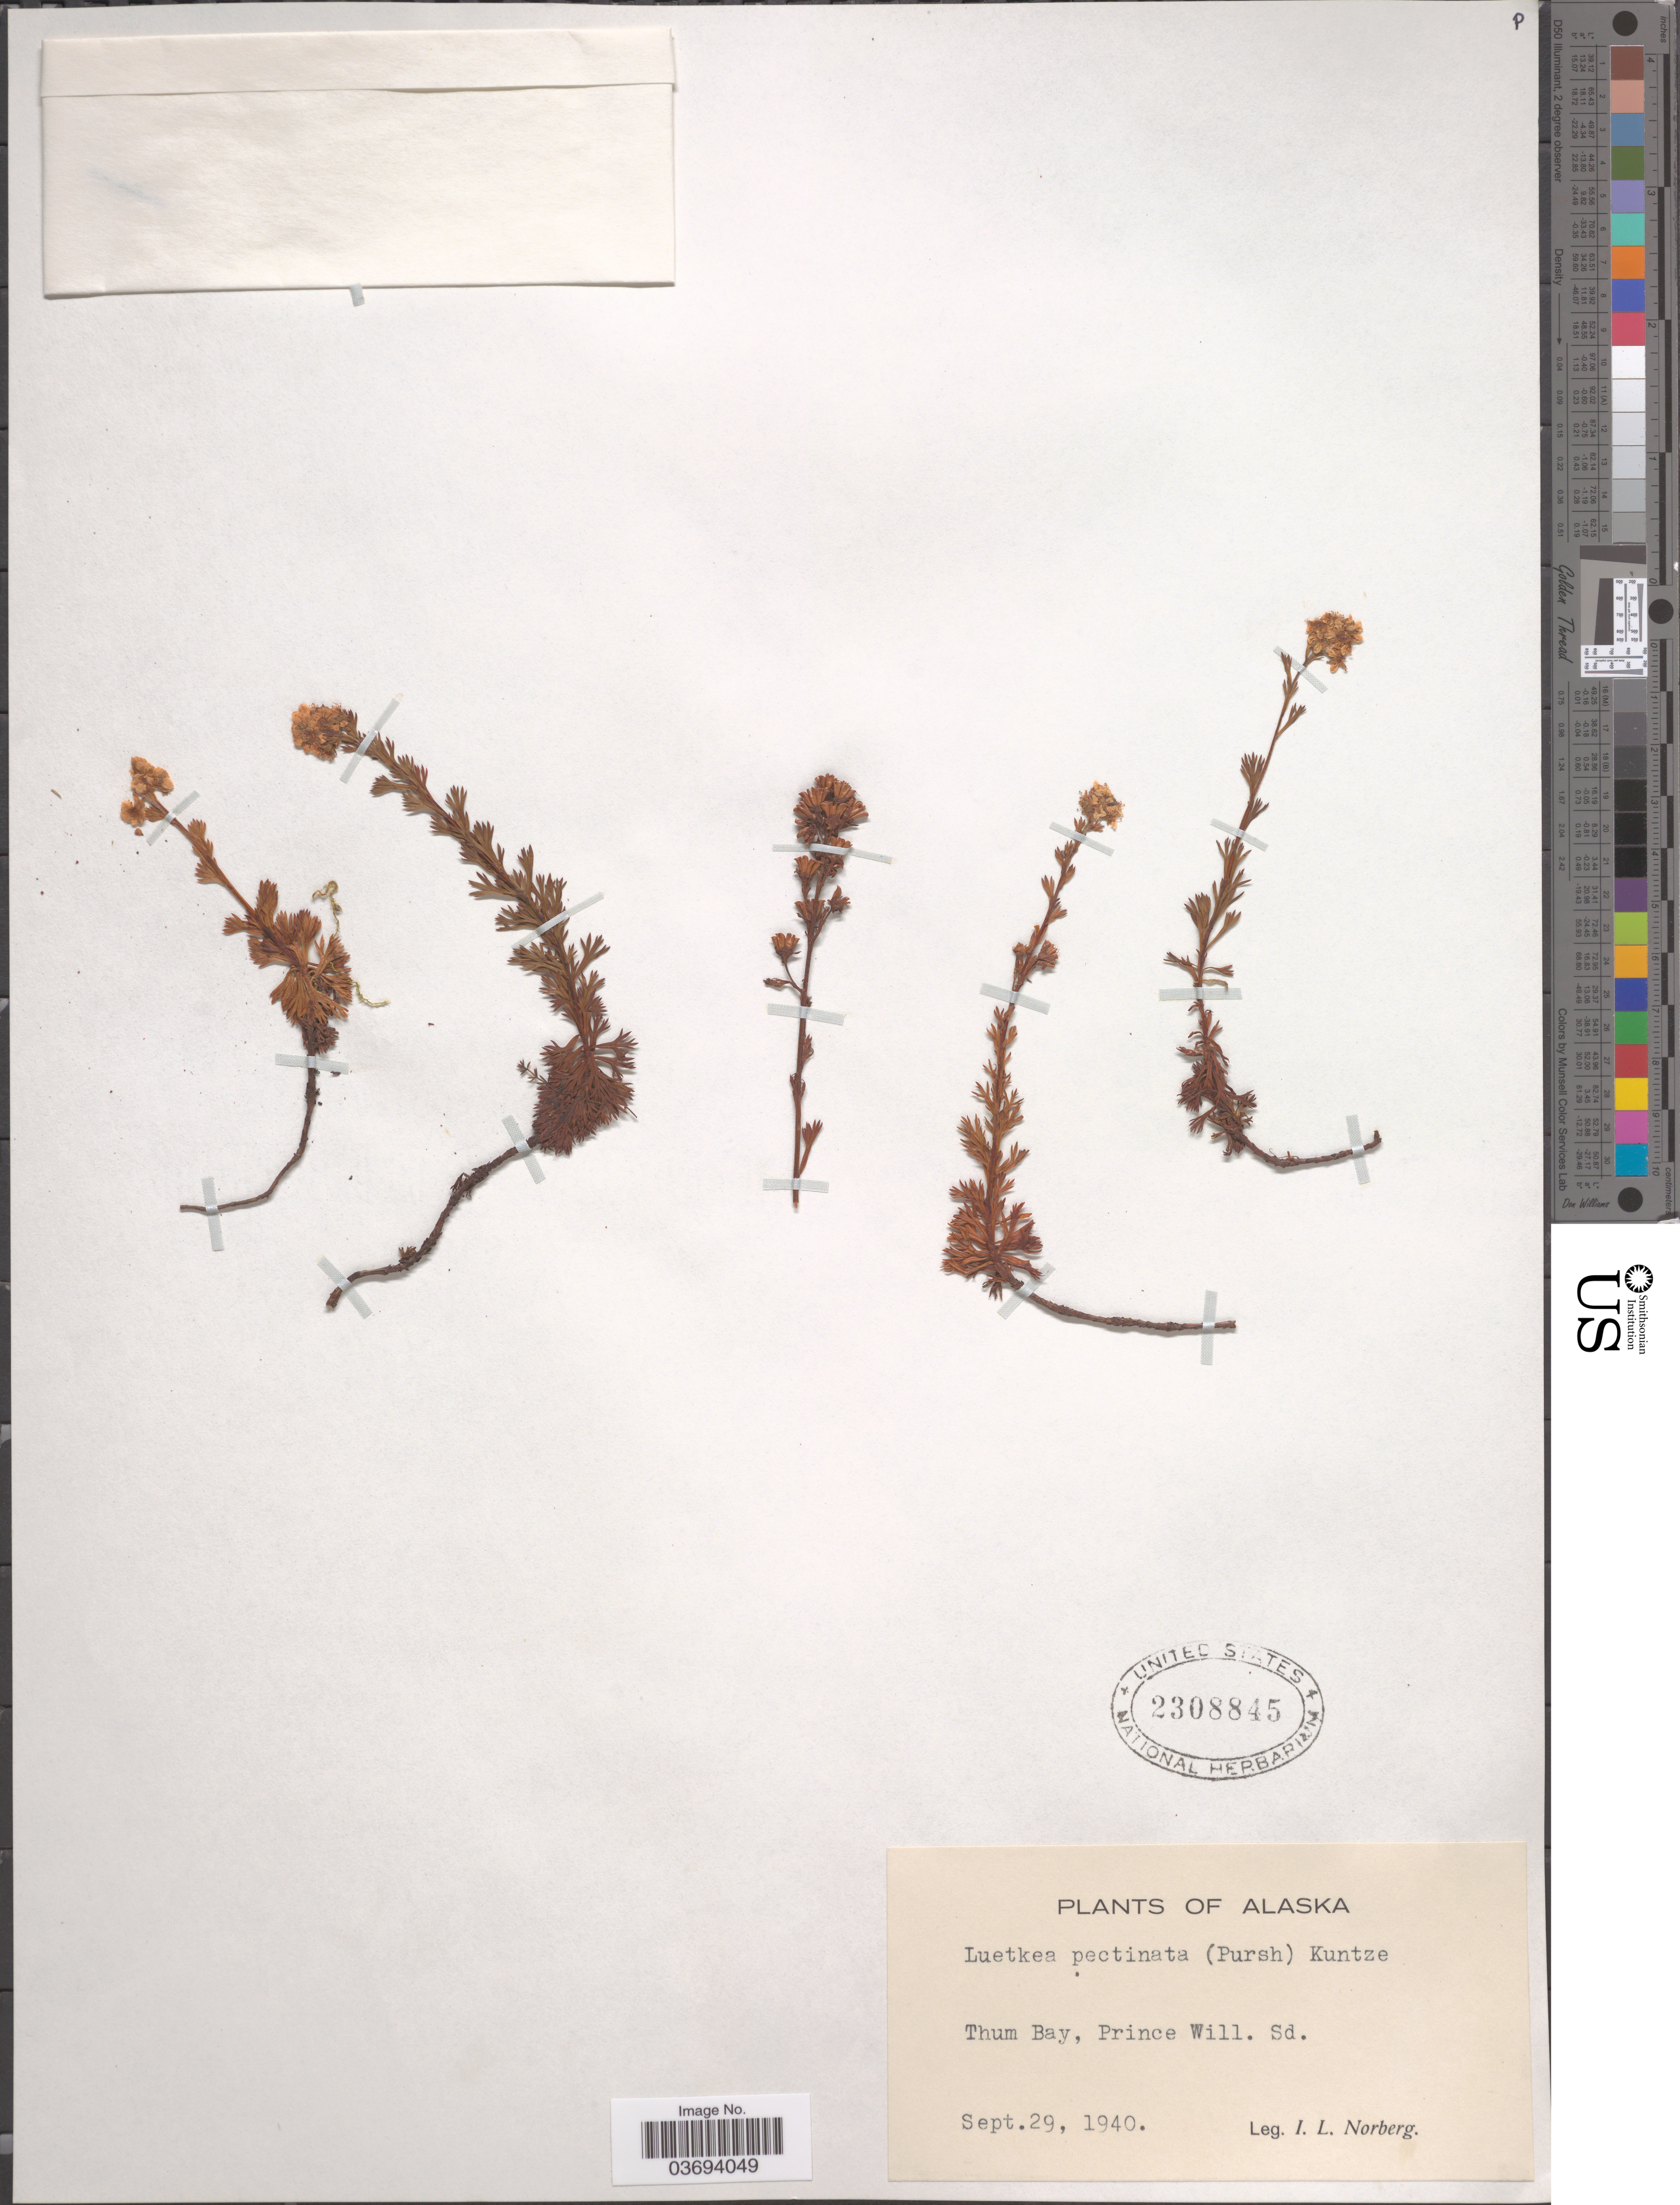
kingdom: Plantae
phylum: Tracheophyta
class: Magnoliopsida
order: Rosales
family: Rosaceae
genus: Luetkea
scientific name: Luetkea pectinata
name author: (Pursh) Kuntze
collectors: I. Norberg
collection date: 1940-09-29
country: United States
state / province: Alaska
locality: Thum Bay, Prince Will. Sd.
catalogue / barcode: US 2308845